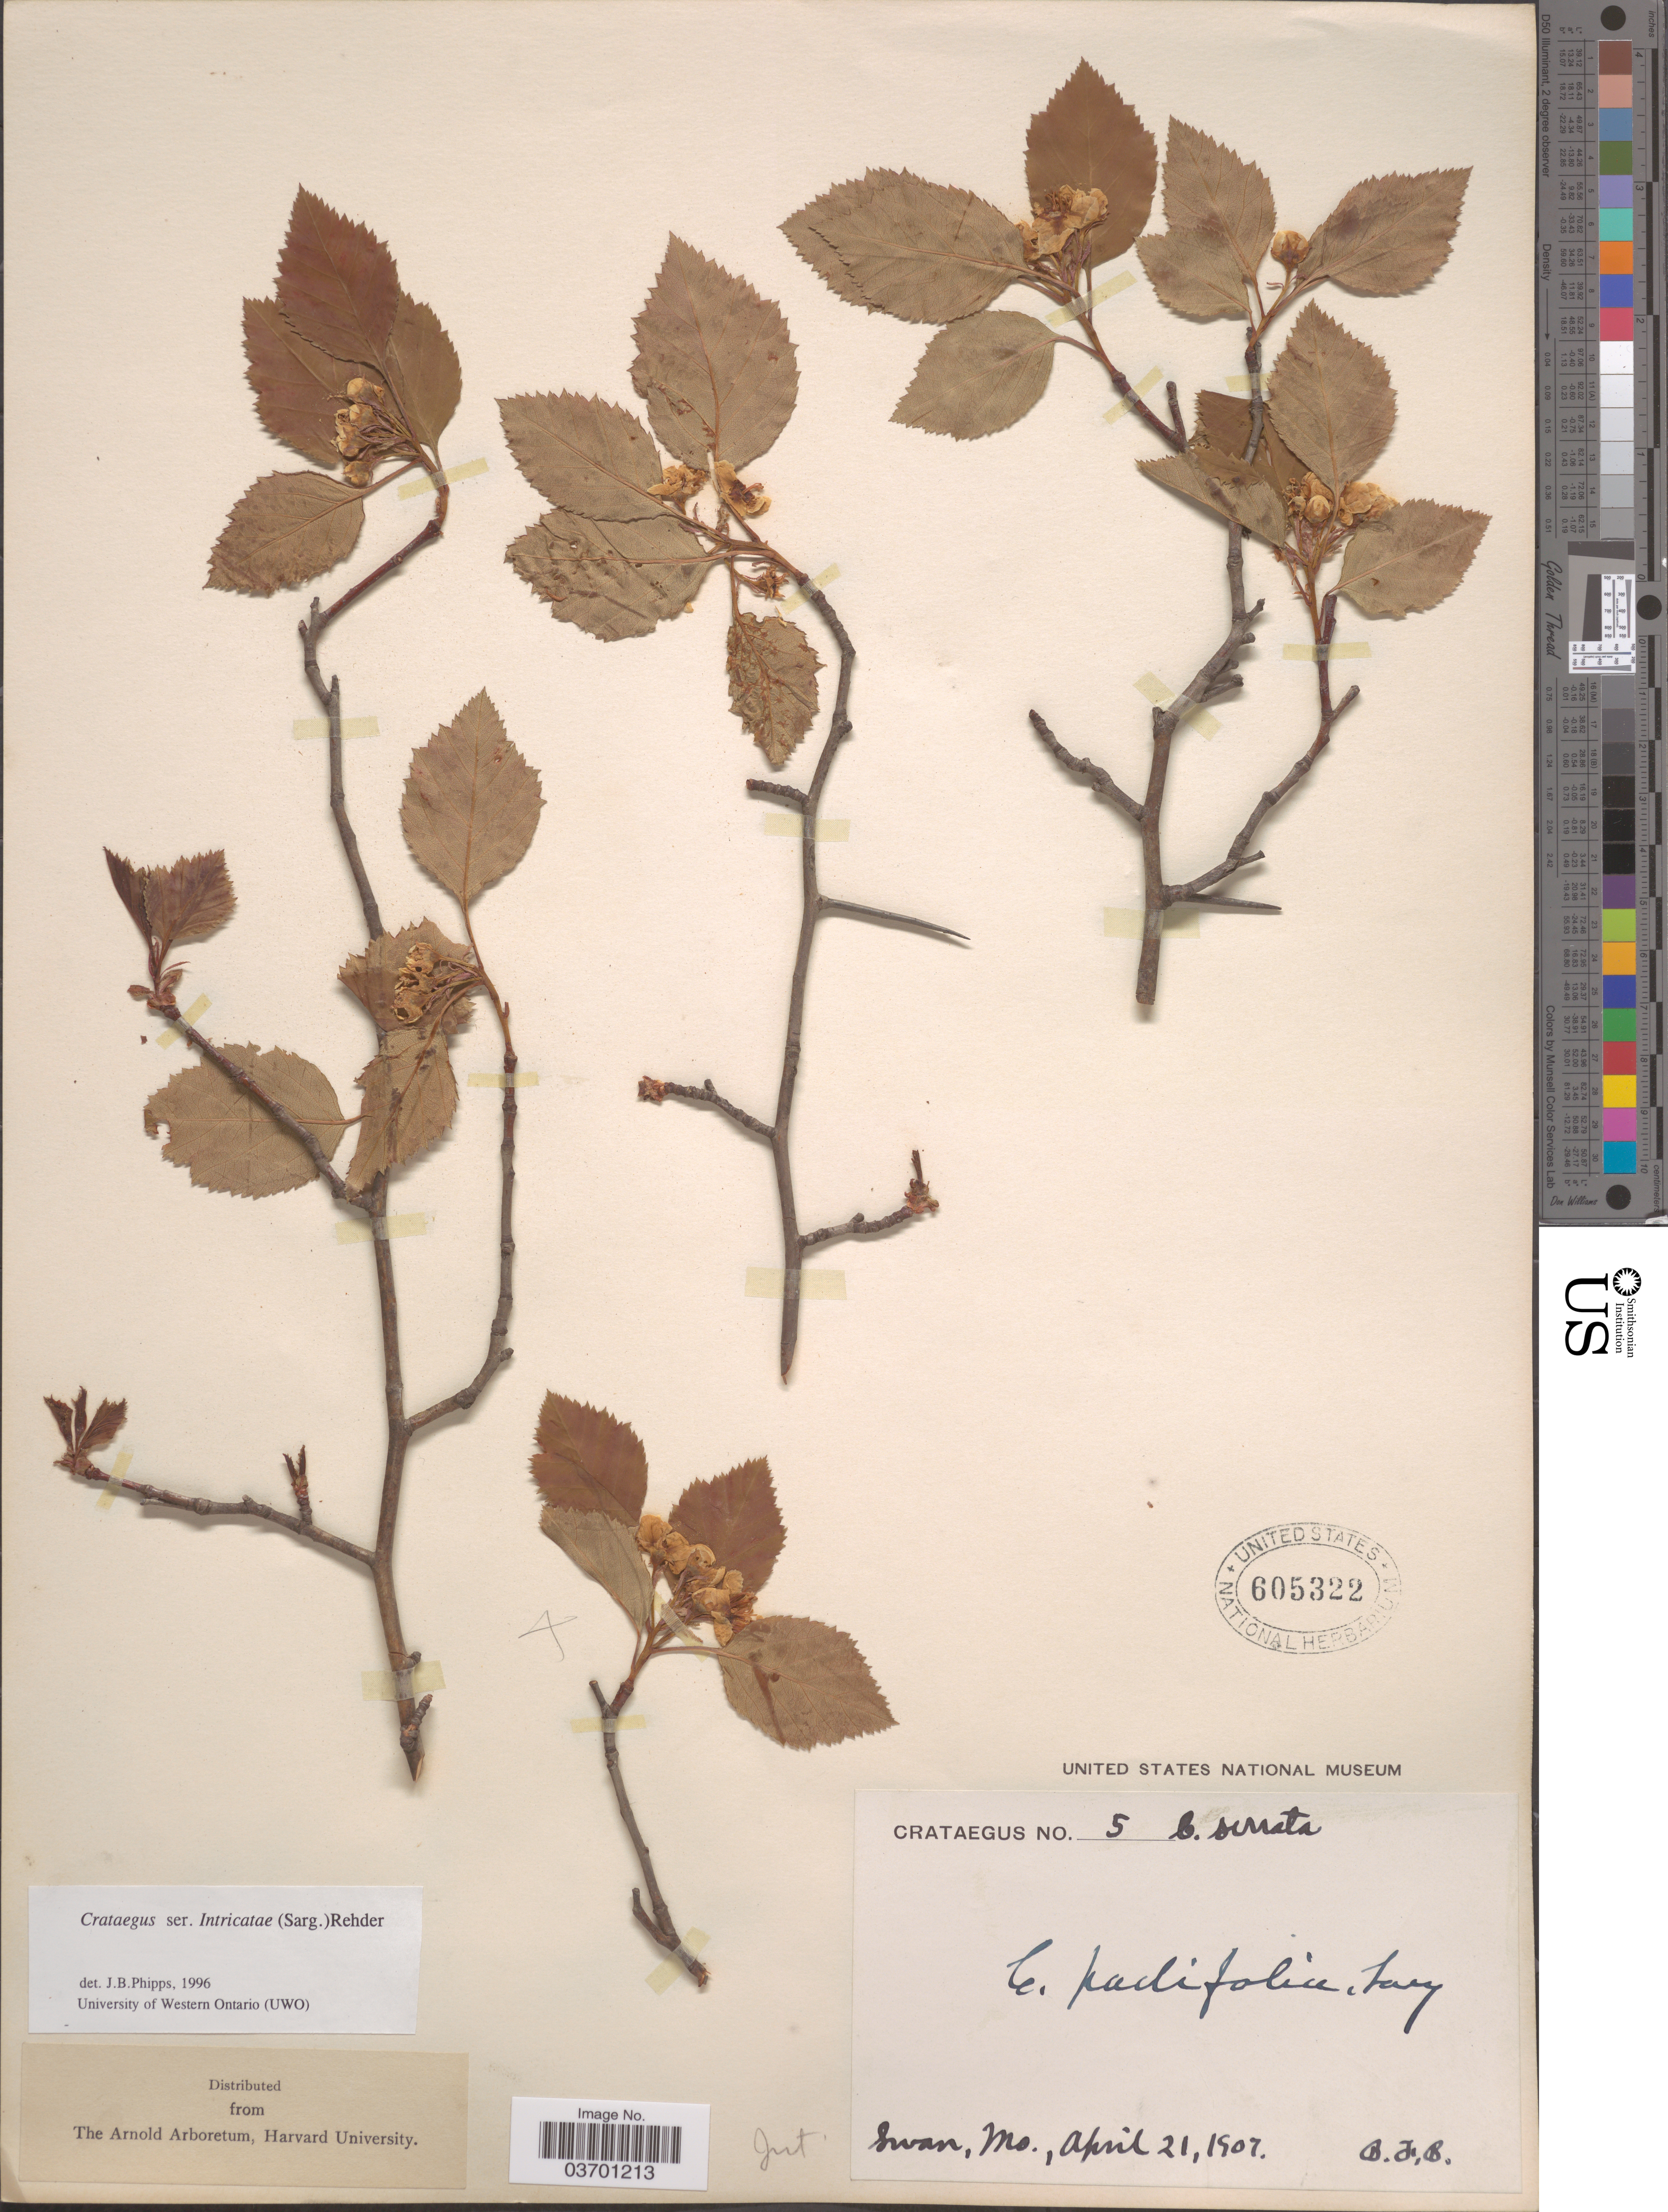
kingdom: Plantae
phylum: Tracheophyta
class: Magnoliopsida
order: Rosales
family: Rosaceae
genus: Crataegus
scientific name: Crataegus padifolia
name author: Sarg.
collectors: B. F. B.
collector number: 5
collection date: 1907-04-21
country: United States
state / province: Missouri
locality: Swan.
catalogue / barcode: US 605322